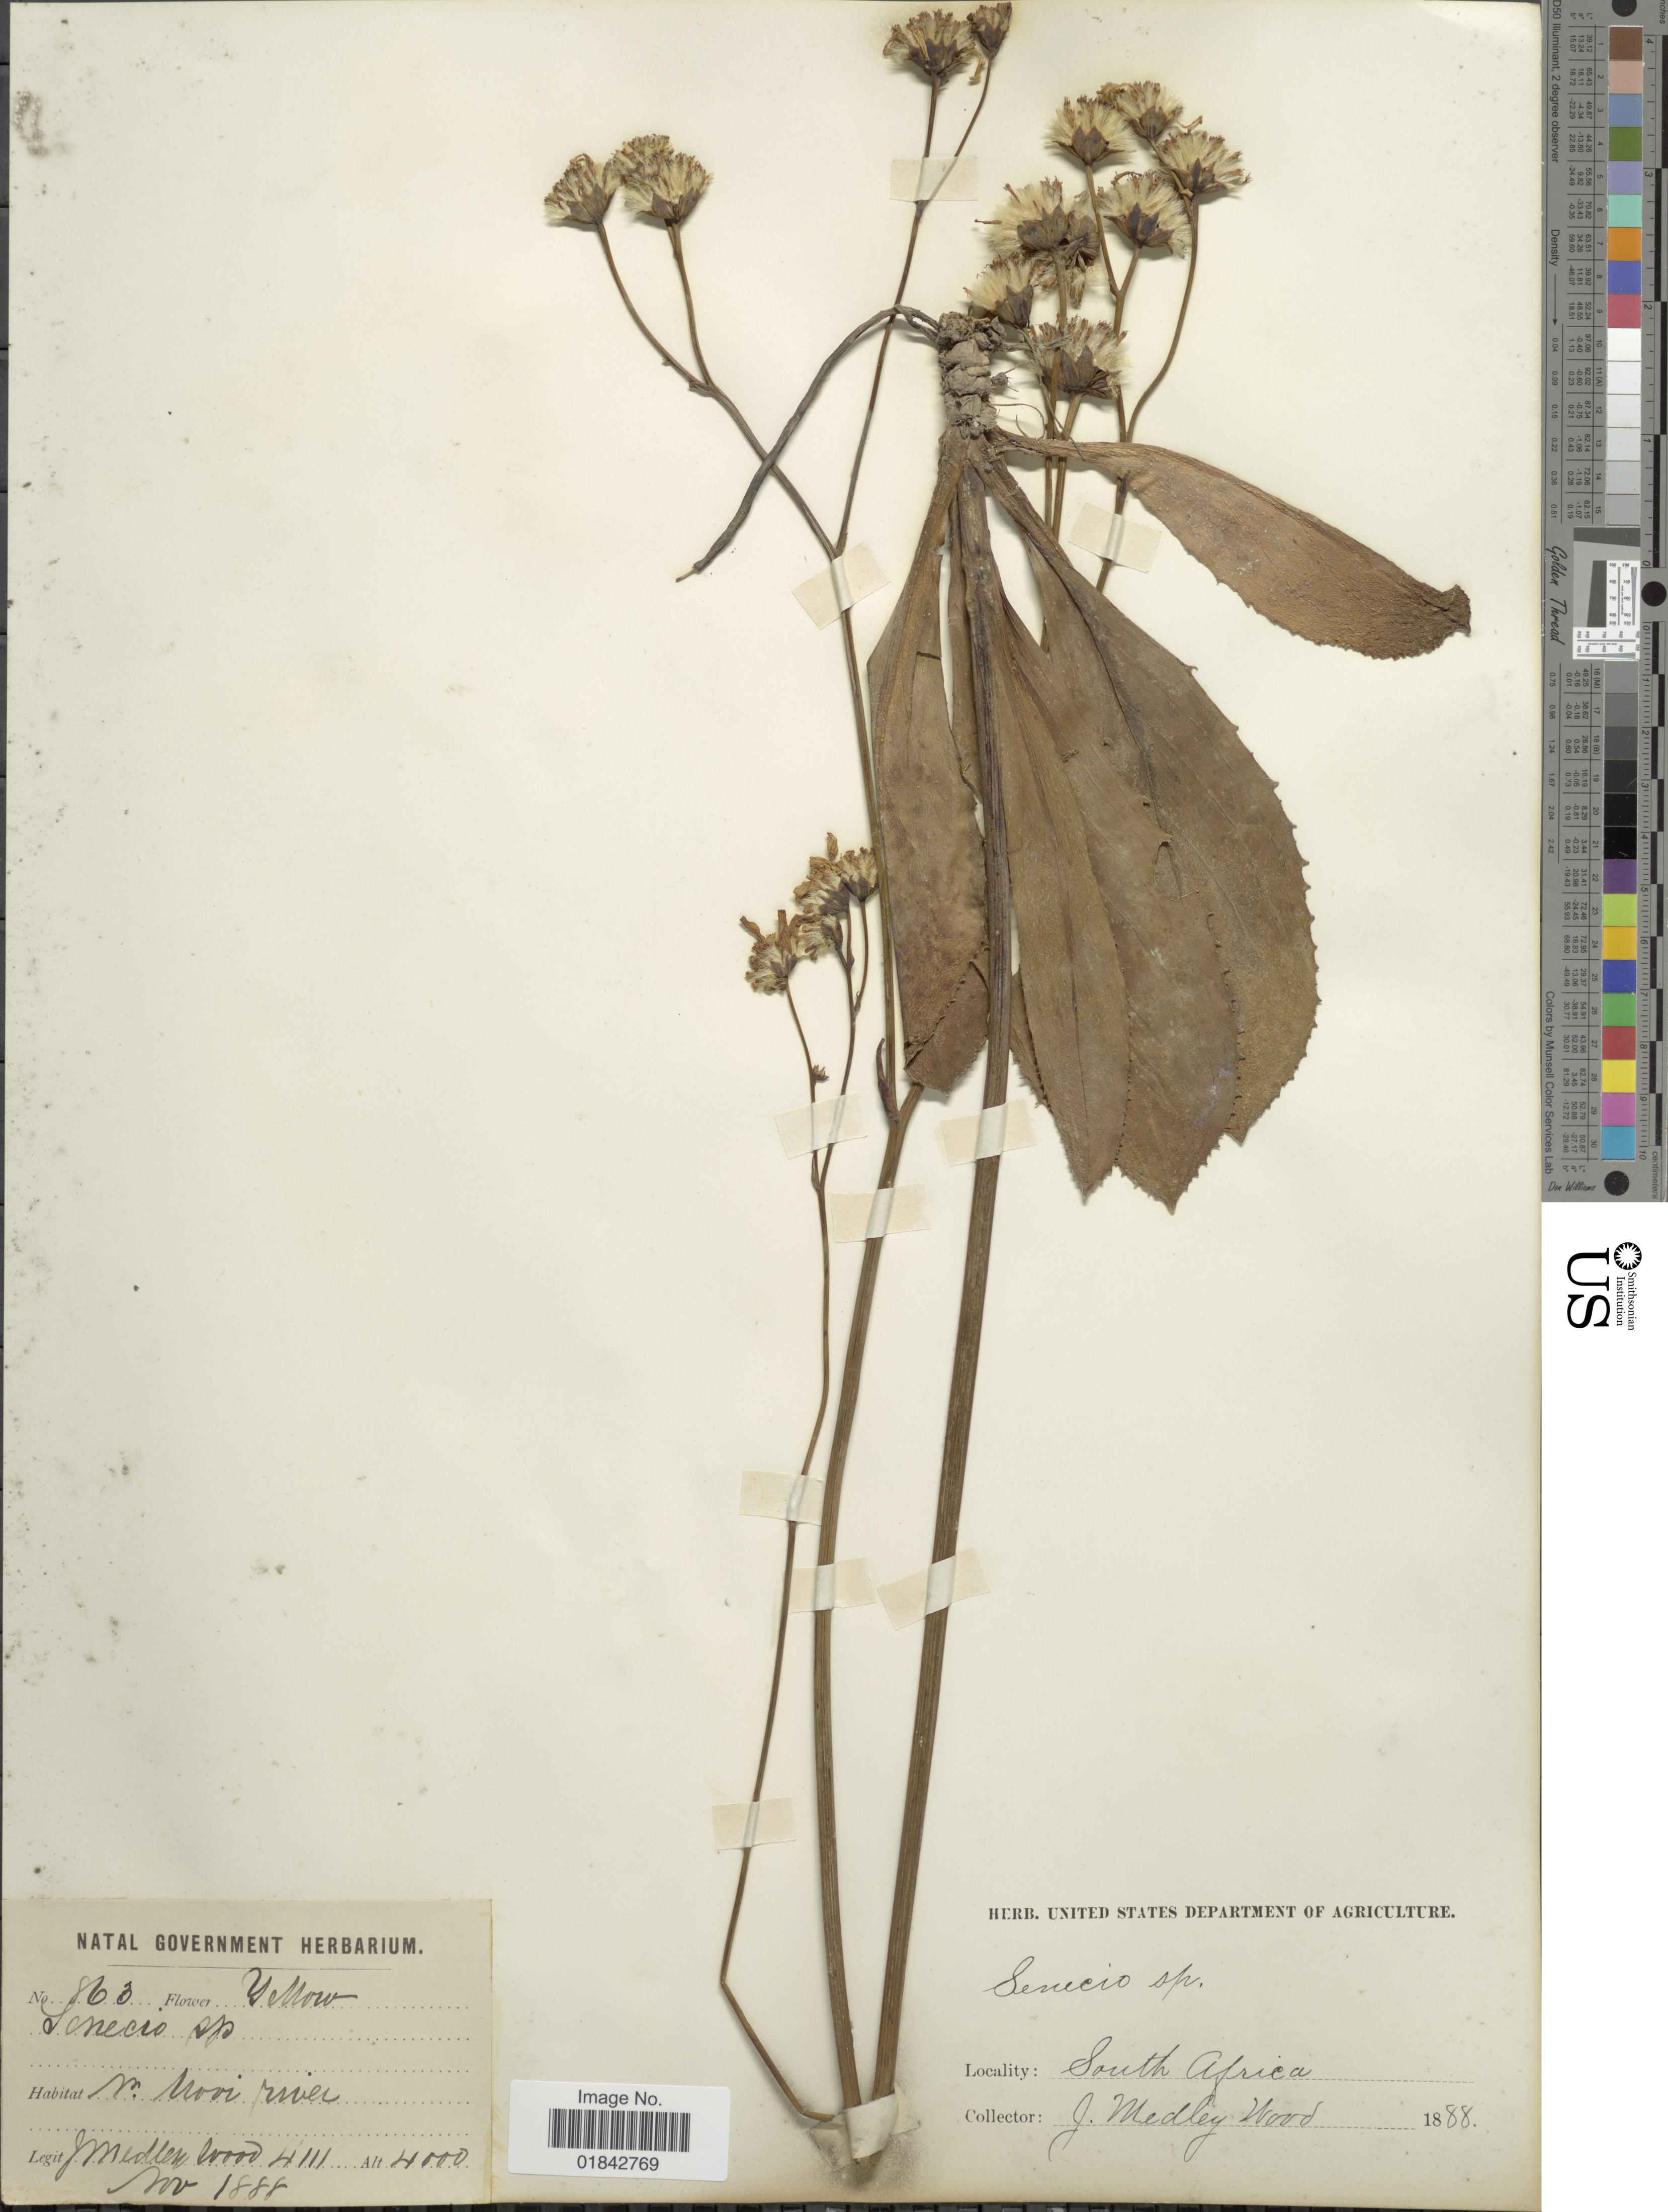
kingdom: Plantae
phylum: Tracheophyta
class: Magnoliopsida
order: Asterales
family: Asteraceae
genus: Senecio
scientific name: Senecio sp.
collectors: J. Medley Wood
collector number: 863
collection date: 1888-11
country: South Africa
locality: Mooi river